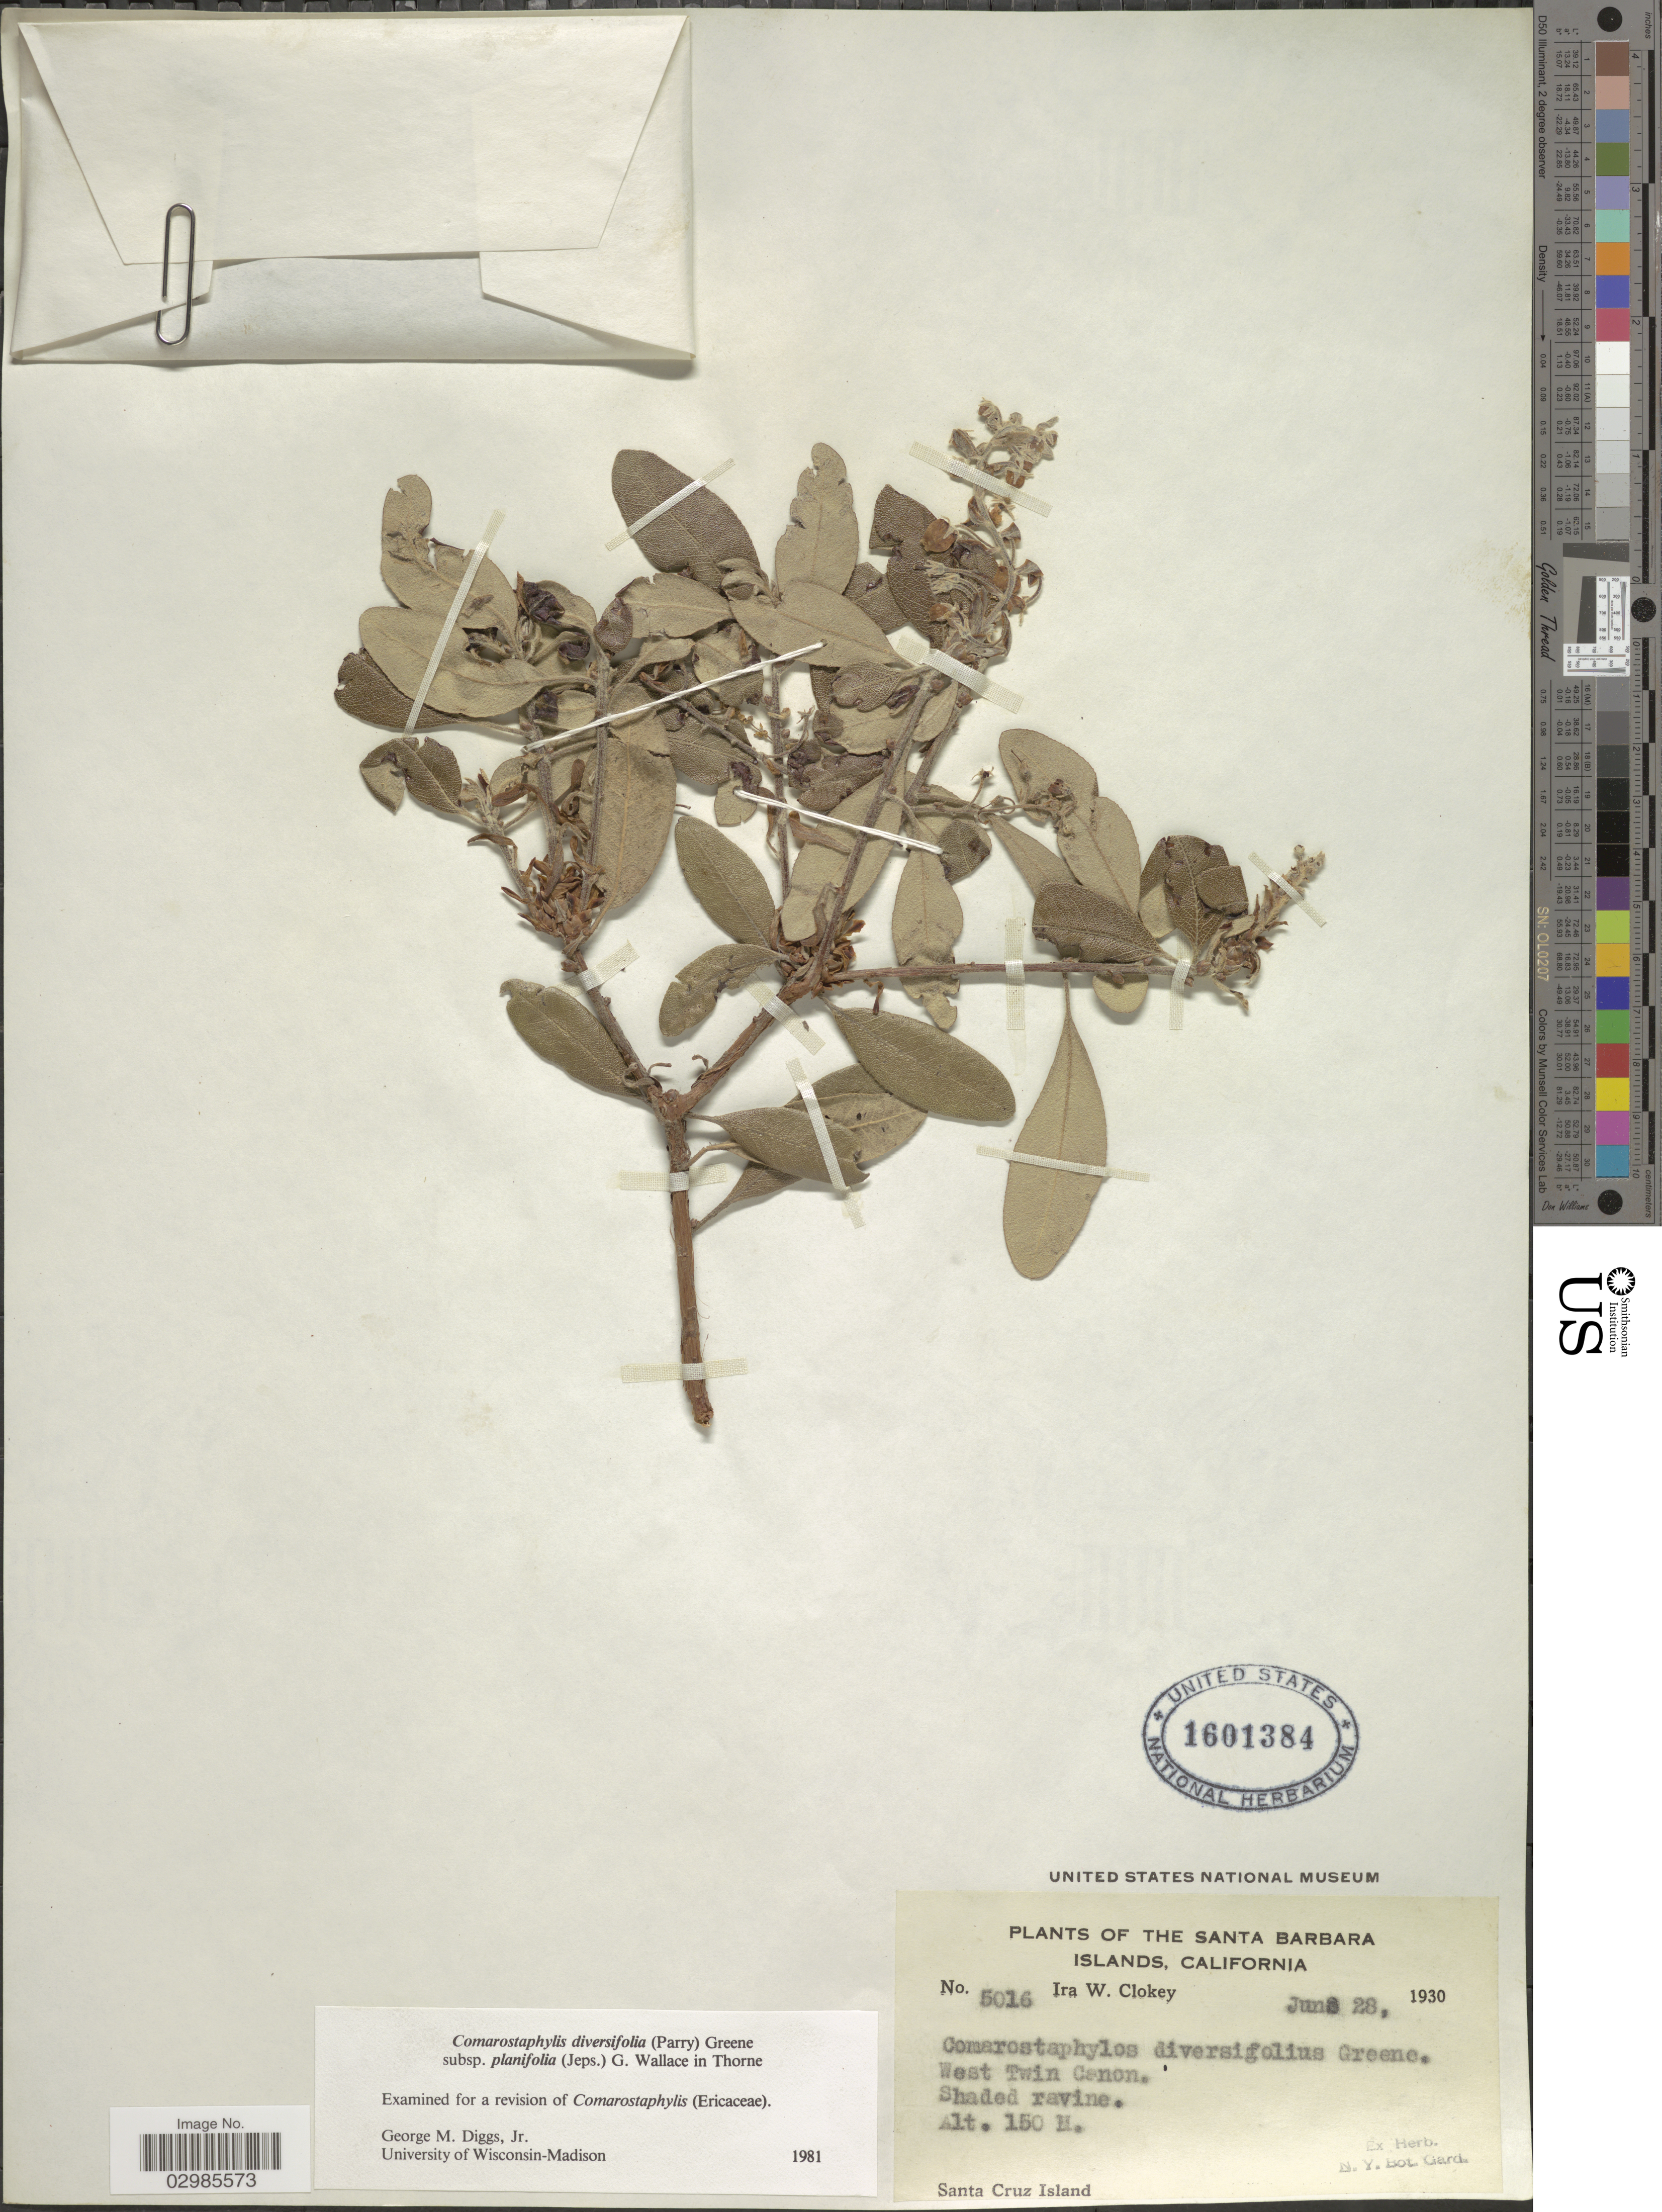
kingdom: Plantae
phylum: Tracheophyta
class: Magnoliopsida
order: Ericales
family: Ericaceae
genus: Comarostaphylis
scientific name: Comarostaphylis diversifolia subsp. planifolia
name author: (Jeps.) G.D. Wallace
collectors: I. W. Clokey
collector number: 5016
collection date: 1930-06-28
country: United States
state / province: California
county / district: Santa Barbara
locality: The Santa Barbara Islands, West Twin Canon, Santa Cruz Island.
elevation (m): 150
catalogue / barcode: US 1601384